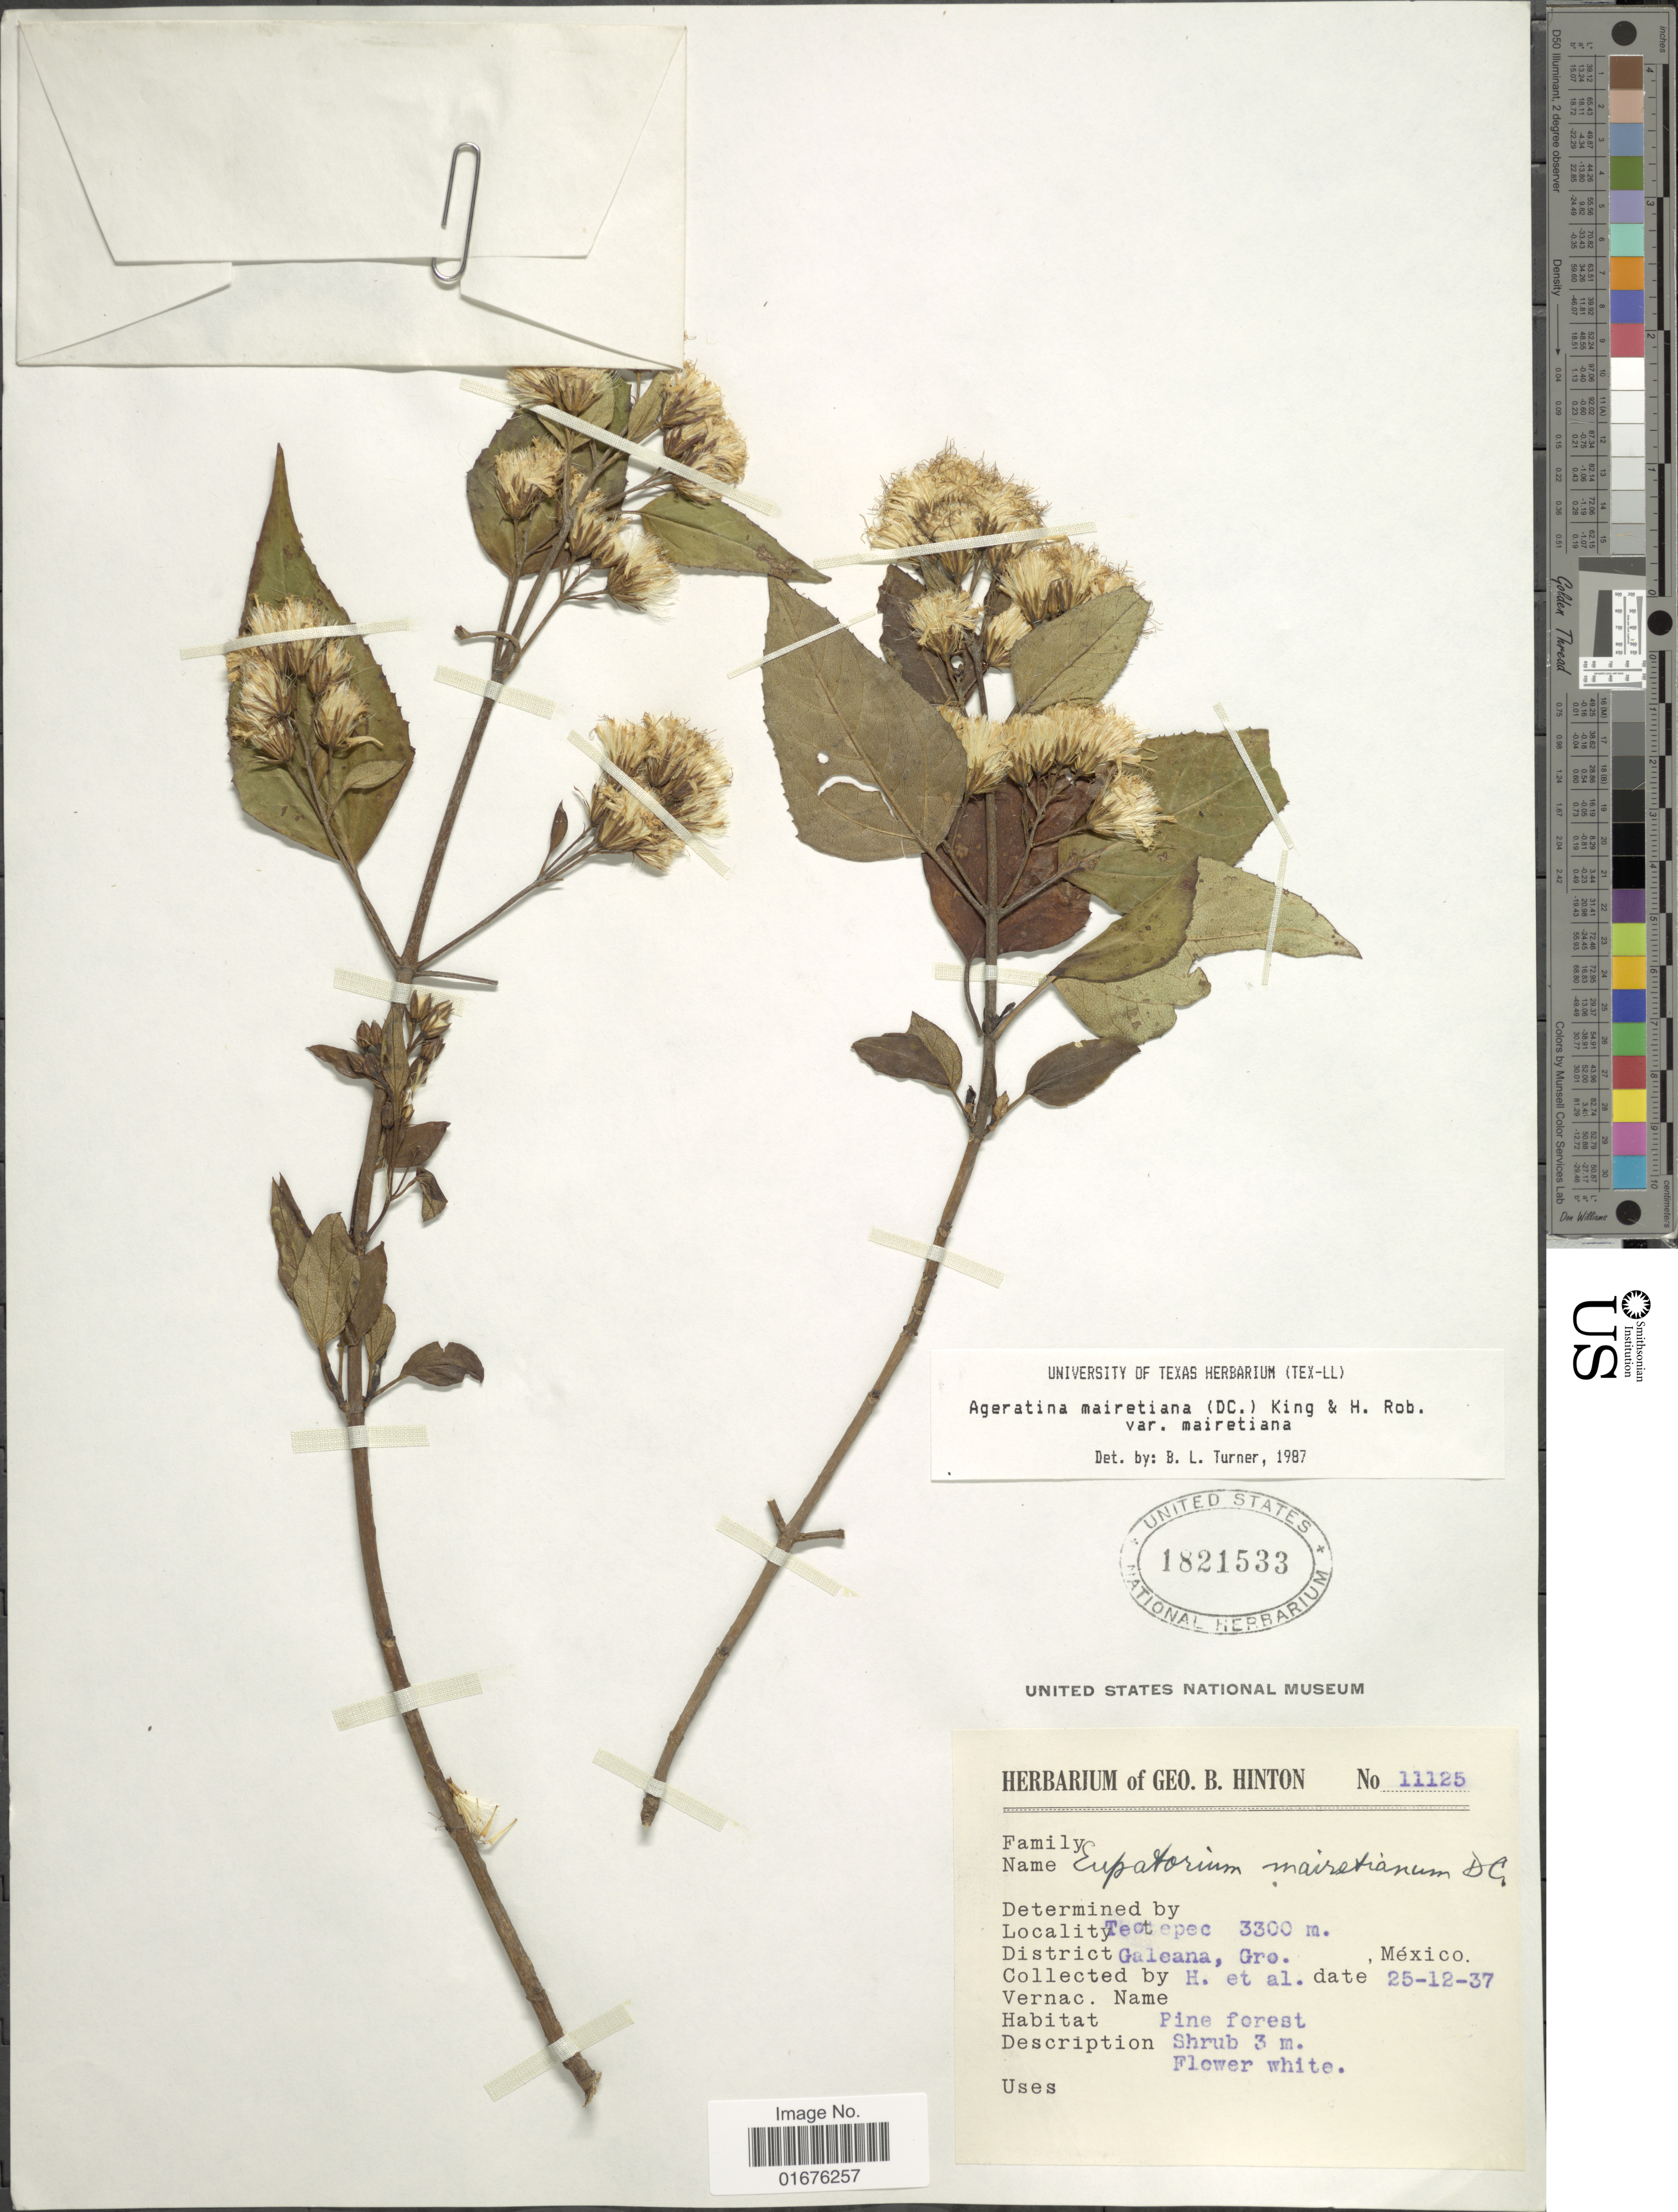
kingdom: Plantae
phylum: Tracheophyta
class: Magnoliopsida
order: Asterales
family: Asteraceae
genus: Ageratina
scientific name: Ageratina mairetiana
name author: (DC.) R.M. King & H. Rob.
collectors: G. B. Hinton & et al.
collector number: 11125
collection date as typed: Transcribed d/m/y: 25/12/37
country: Mexico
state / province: Guerrero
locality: Tectepec, District Galeana, Pine forest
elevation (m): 3300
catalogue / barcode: US 1821533